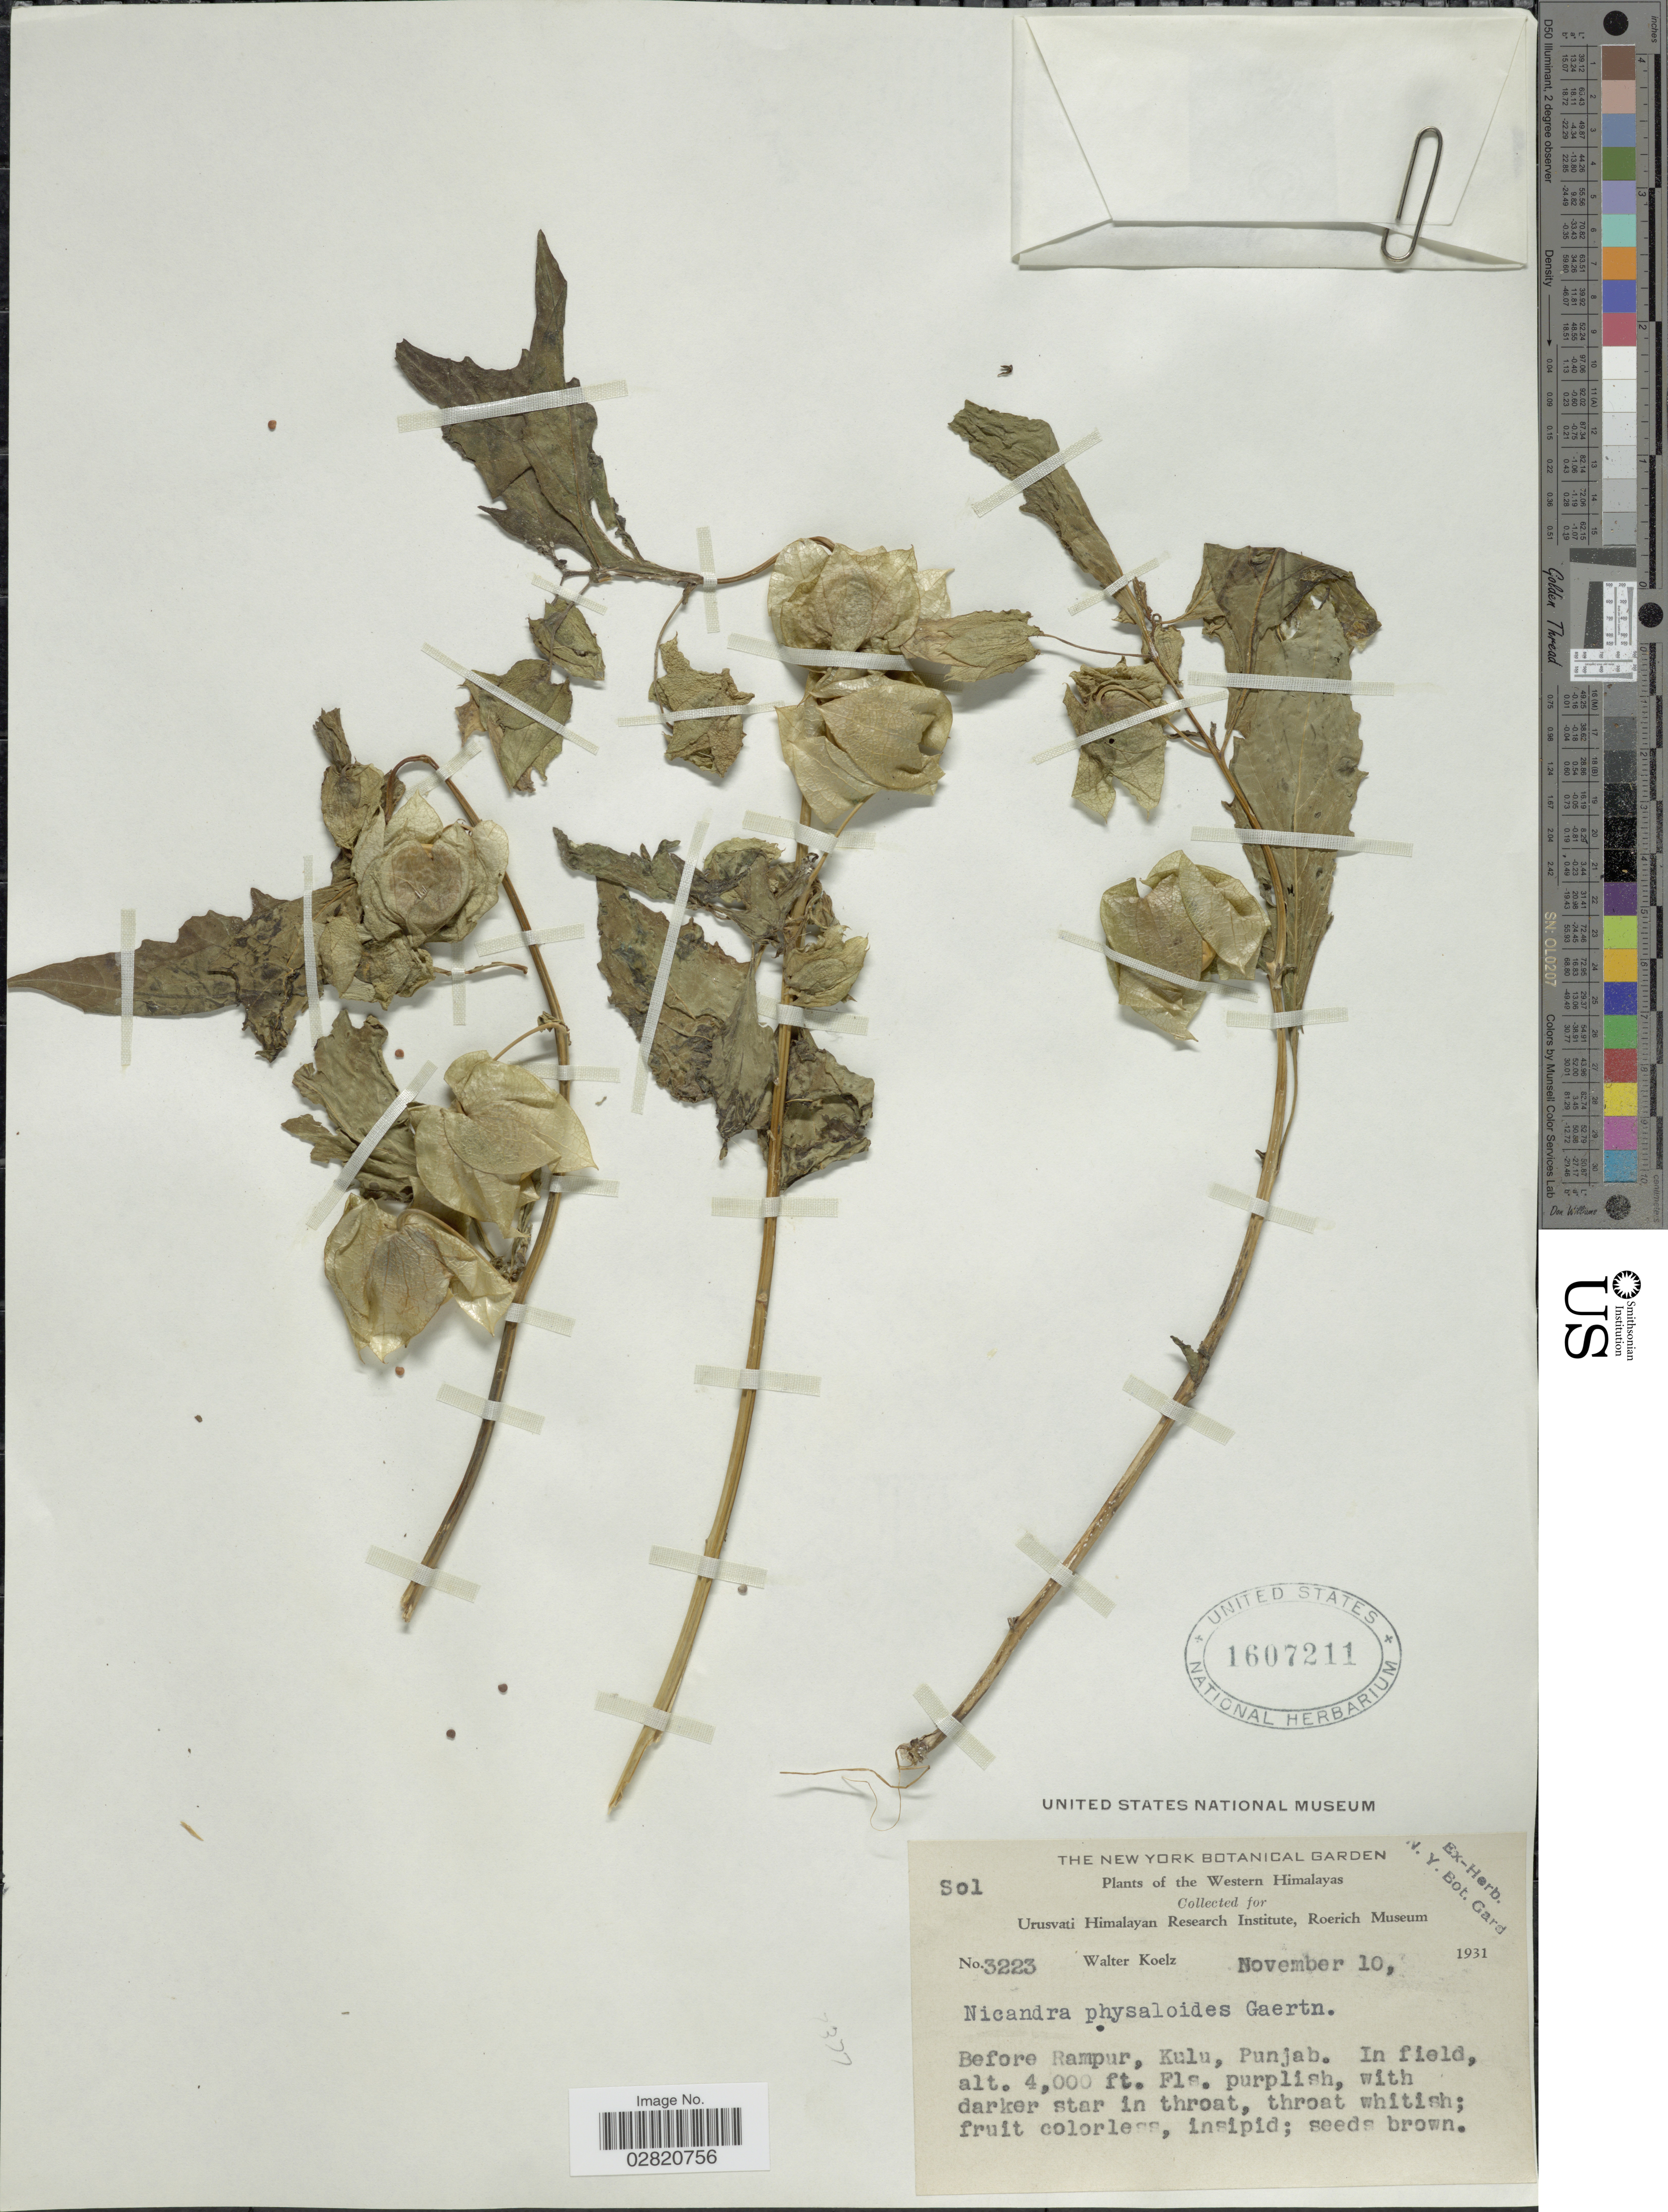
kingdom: Plantae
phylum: Tracheophyta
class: Magnoliopsida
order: Solanales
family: Solanaceae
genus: Nicandra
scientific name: Nicandra physalodes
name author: (L.) Gaertn.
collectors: W. N. Koelz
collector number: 3223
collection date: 1931-11-10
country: India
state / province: Himachal Pradesh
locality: The Western Himalayas. Before Rampur, Kulu.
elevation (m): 1219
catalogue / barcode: US 1607211